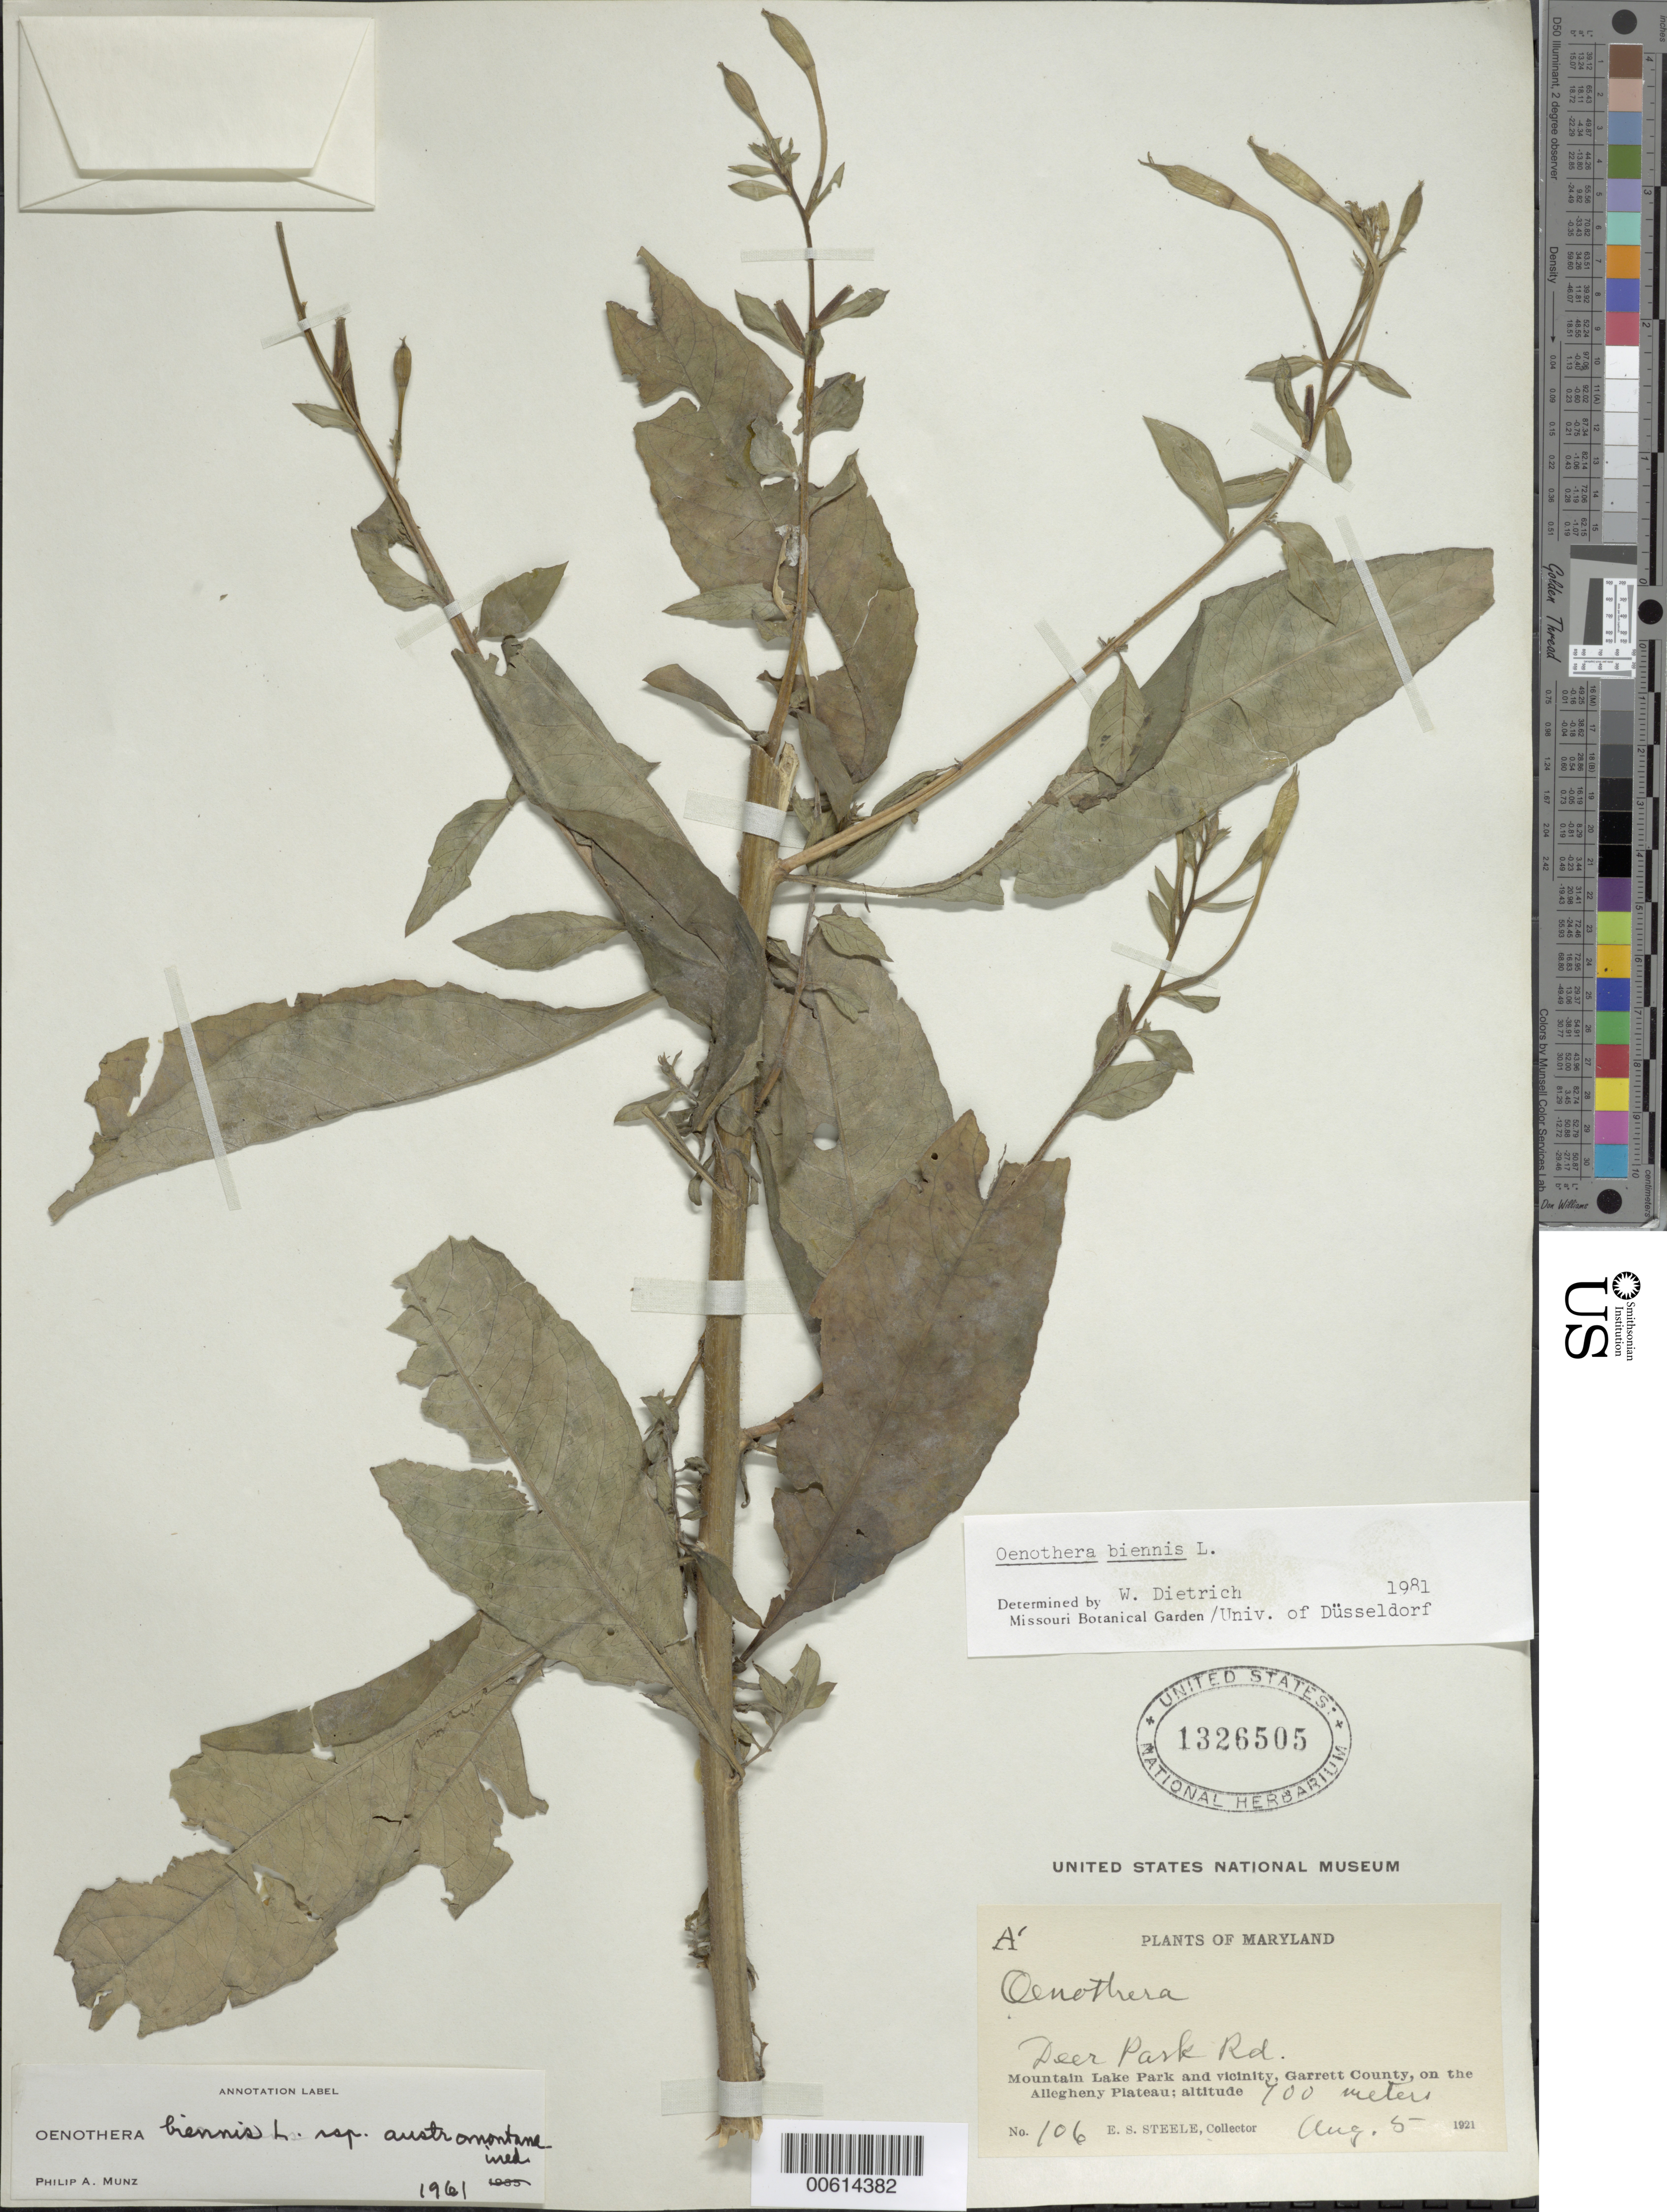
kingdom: Plantae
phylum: Tracheophyta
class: Magnoliopsida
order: Myrtales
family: Onagraceae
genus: Oenothera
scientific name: Oenothera biennis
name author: L.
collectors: E. Steele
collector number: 106 A'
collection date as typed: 05 Aug 1921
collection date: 1921-08-05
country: United States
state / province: Maryland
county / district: Garrett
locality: Mountain Lake Park, Allegheny Plateau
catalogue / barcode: US 1326505